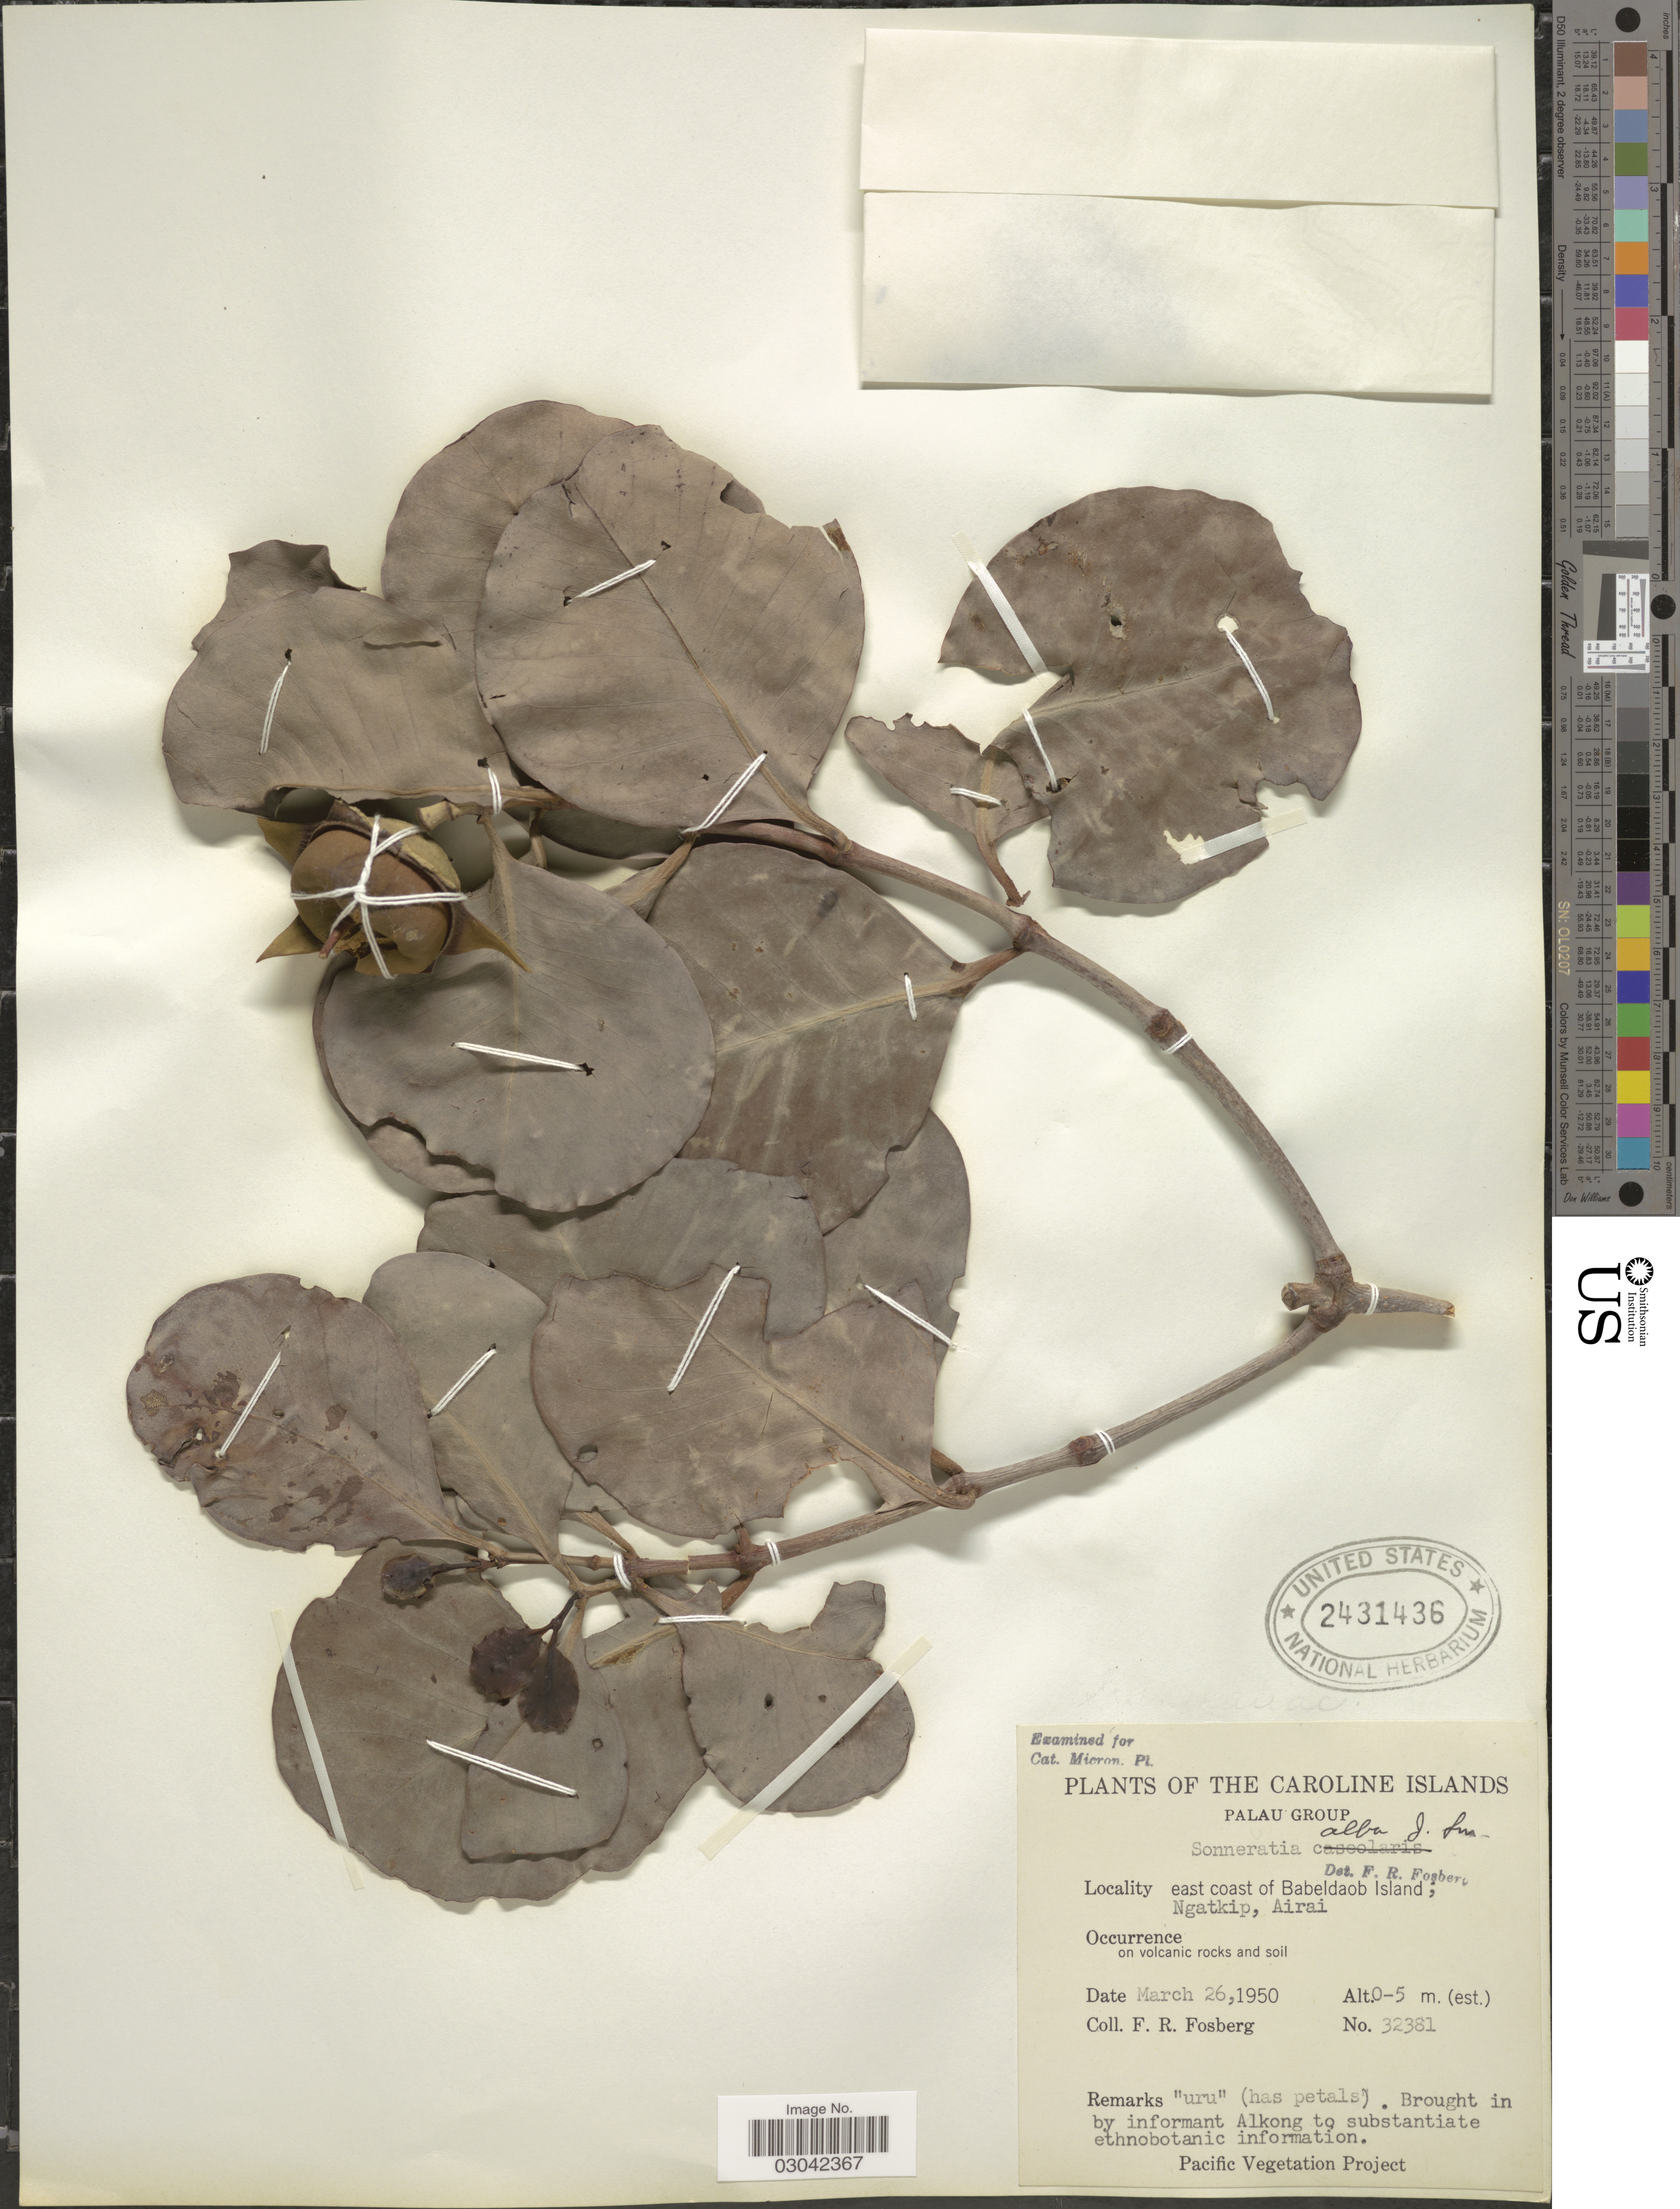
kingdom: Plantae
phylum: Tracheophyta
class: Magnoliopsida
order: Myrtales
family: Lythraceae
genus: Sonneratia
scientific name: Sonneratia alba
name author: Sm.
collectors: F. R. Fosberg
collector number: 32381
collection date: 1950-03-26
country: Palau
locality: Caroline Islands. Palau Group. East coast of Babeldaob Island; Ngatkip, Airai.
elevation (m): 0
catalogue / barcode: US 2431436